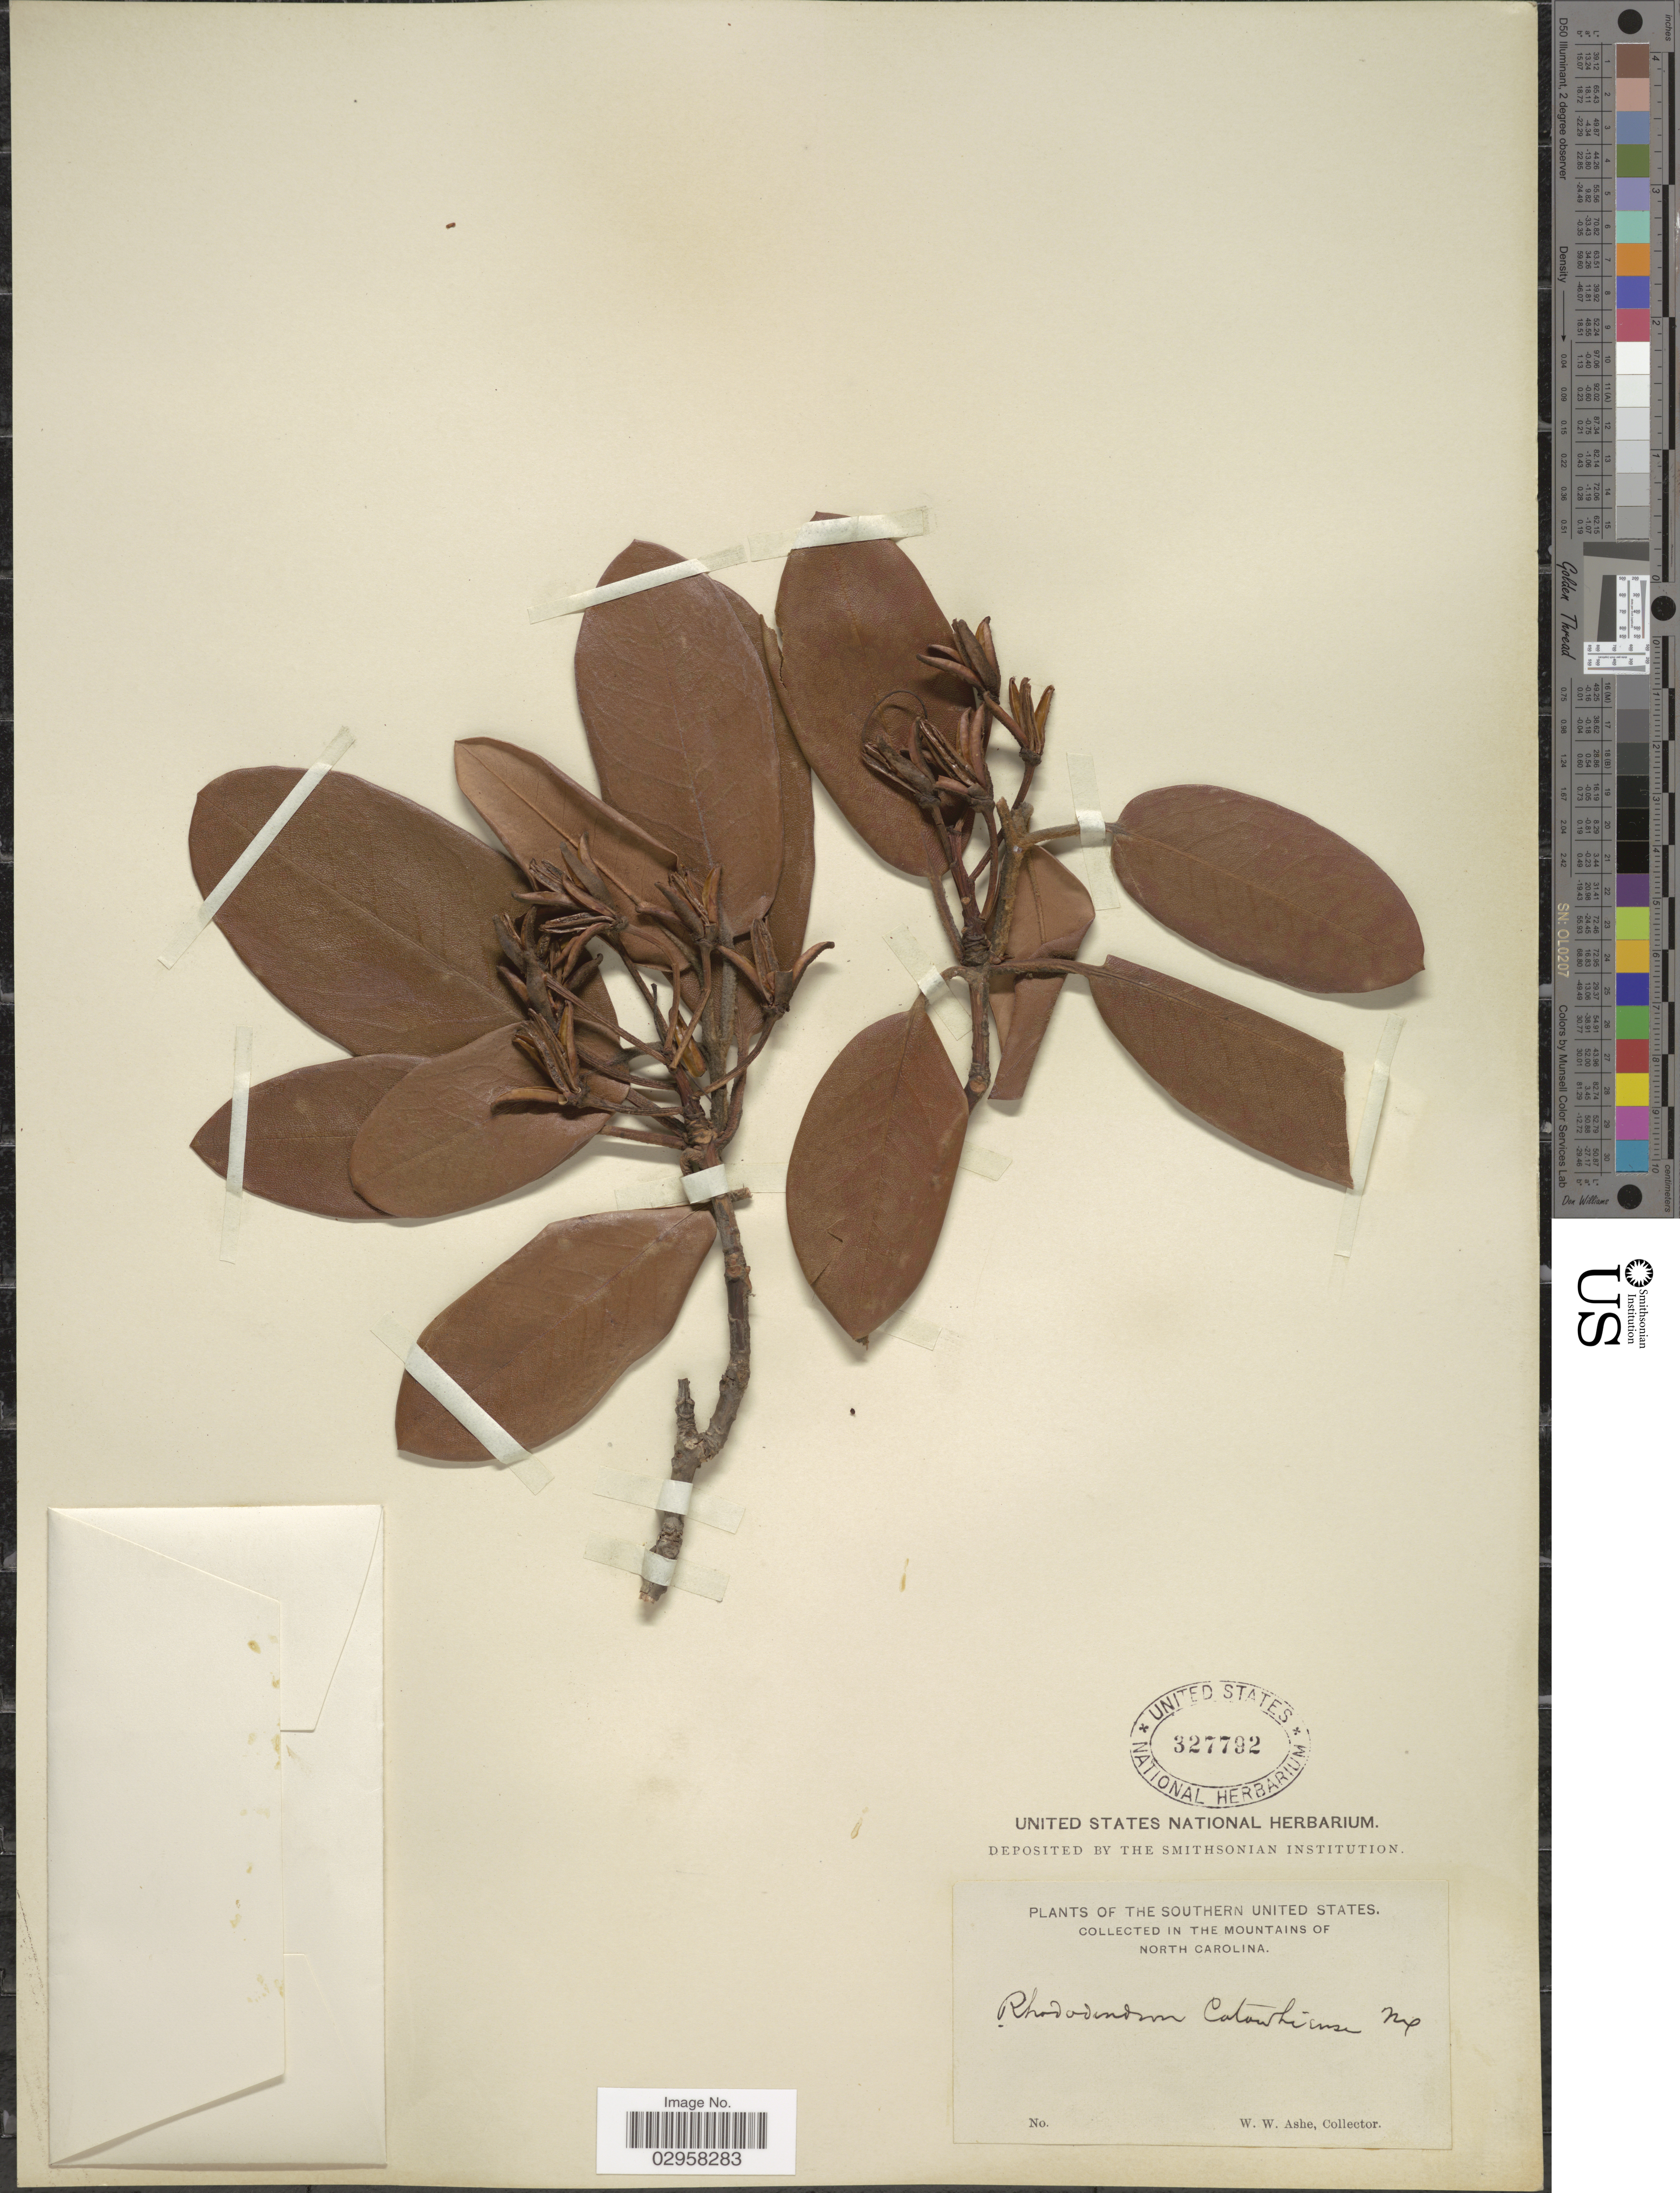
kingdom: Plantae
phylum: Tracheophyta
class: Magnoliopsida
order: Ericales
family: Ericaceae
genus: Rhododendron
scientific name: Rhododendron catawbiense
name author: Michx.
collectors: W. W. Ashe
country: United States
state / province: North Carolina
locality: The Southern United States. In the mountains of North Carolina.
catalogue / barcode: US 327792